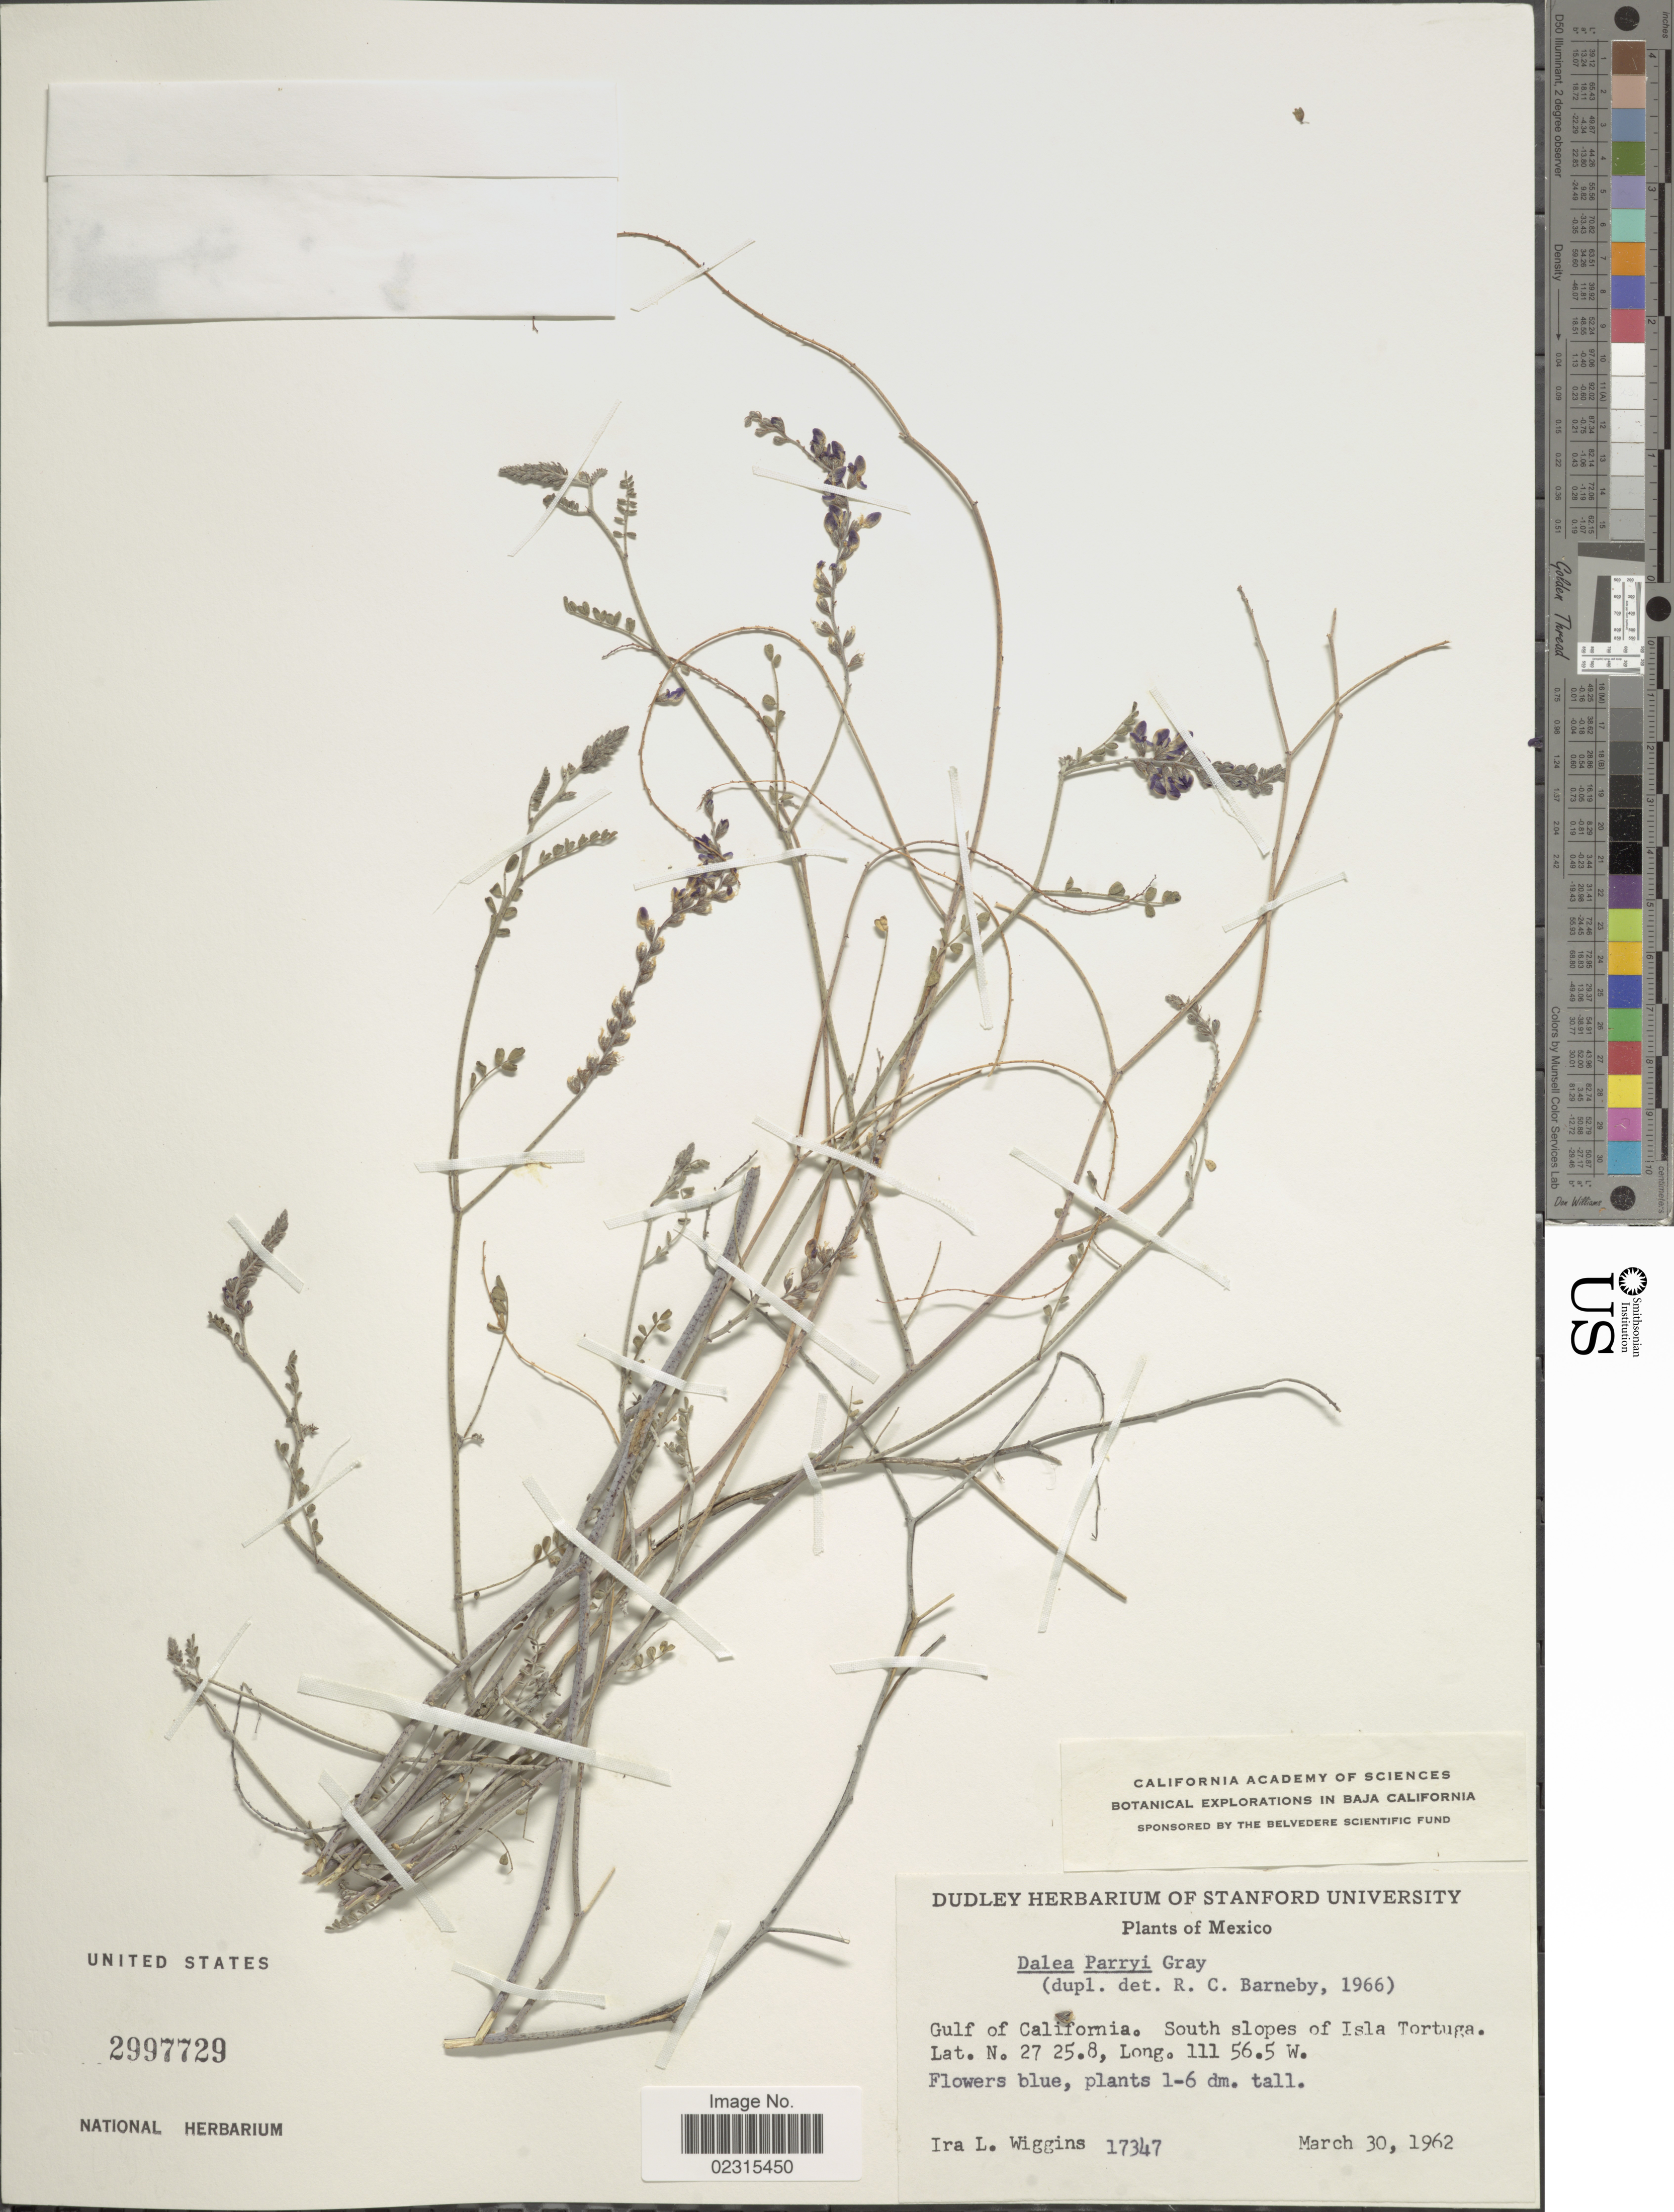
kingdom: Plantae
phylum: Tracheophyta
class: Magnoliopsida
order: Fabales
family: Fabaceae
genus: Marina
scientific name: Marina parryi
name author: (Torr. & A. Gray) Barneby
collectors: I. L. Wiggins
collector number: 17347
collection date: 1962-03-30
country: Mexico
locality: Gulf of California, South slopes of Isla Tortuga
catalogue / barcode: US 2997729